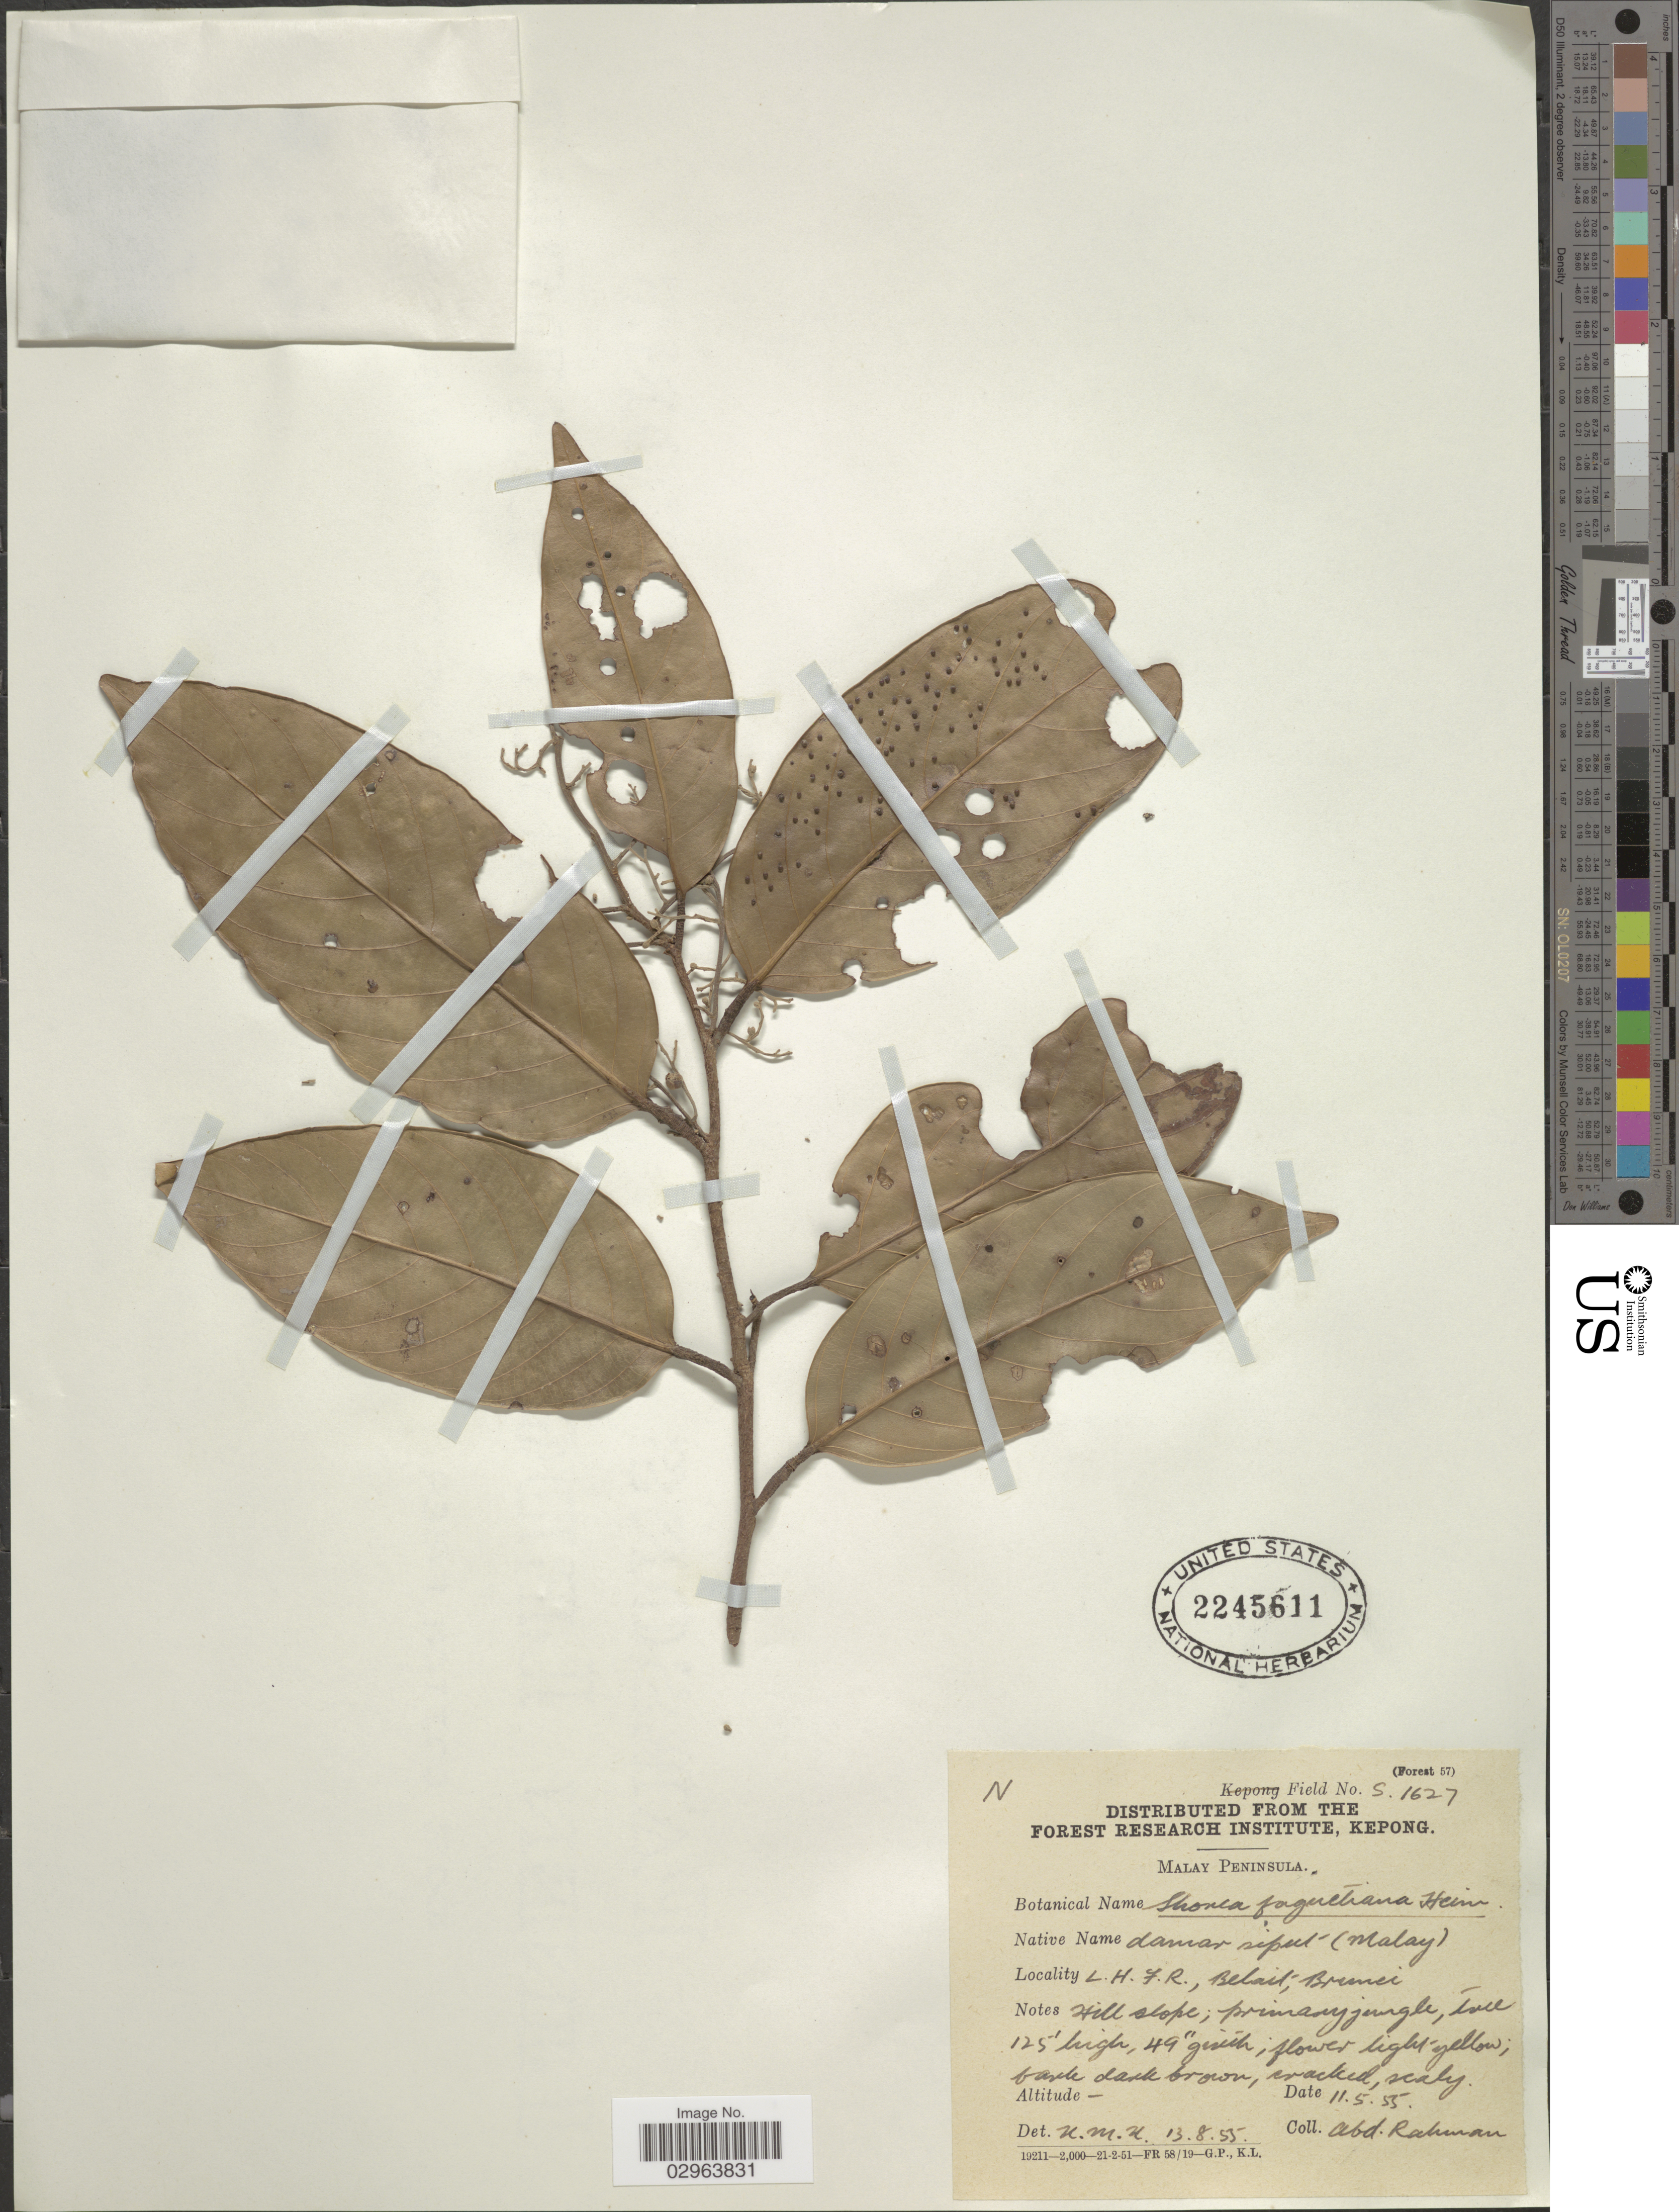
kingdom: Plantae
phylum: Tracheophyta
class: Magnoliopsida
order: Malvales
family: Dipterocarpaceae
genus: Richetia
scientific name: Richetia faguetiana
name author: (F. Heim) P.S. Ashton & J. Heck.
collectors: A. Rahman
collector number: S1627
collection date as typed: Transcribed d/m/y: 11/5/55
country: Brunei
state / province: Belait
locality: Malay Peninsula, L.H. F.R.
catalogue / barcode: US 2245611